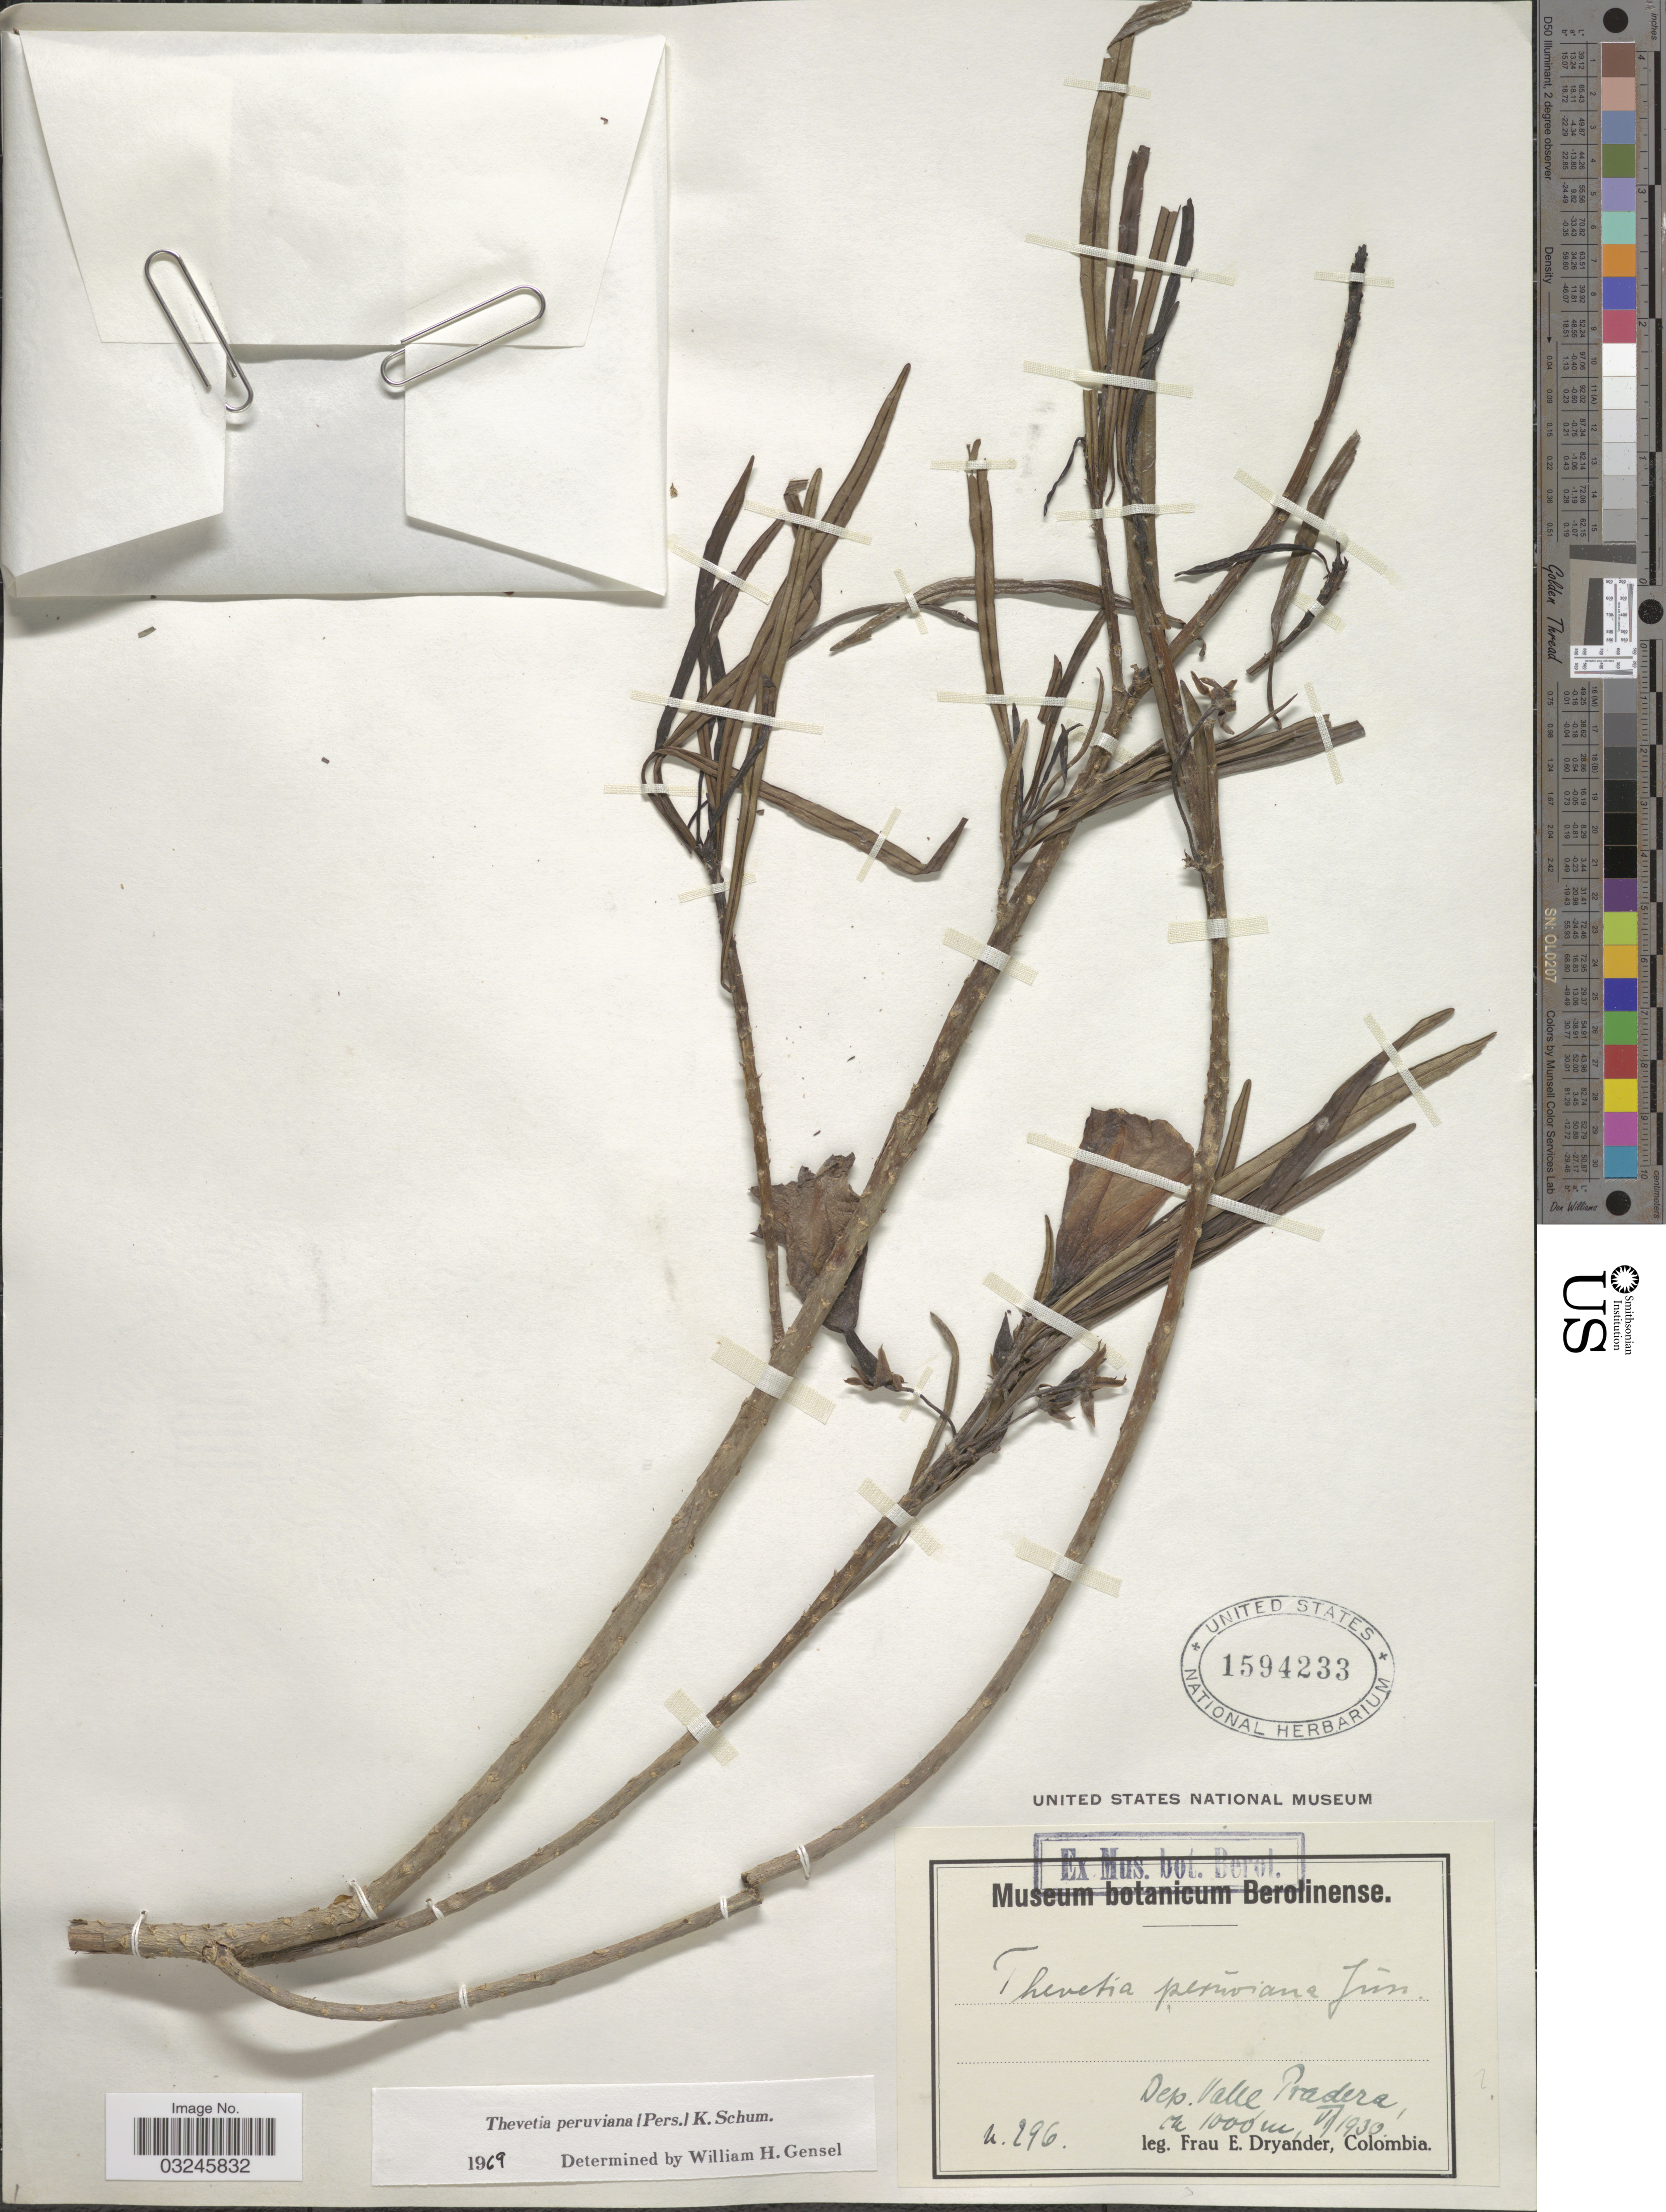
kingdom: Plantae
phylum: Tracheophyta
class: Magnoliopsida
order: Gentianales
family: Apocynaceae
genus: Thevetia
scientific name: Thevetia peruviana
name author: (Pers.) K. Schum.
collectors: F. Dryander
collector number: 296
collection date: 1930-06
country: Colombia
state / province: Valle del Cauca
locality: Dep. Valle Pradera.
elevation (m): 1000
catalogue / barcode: US 1594233